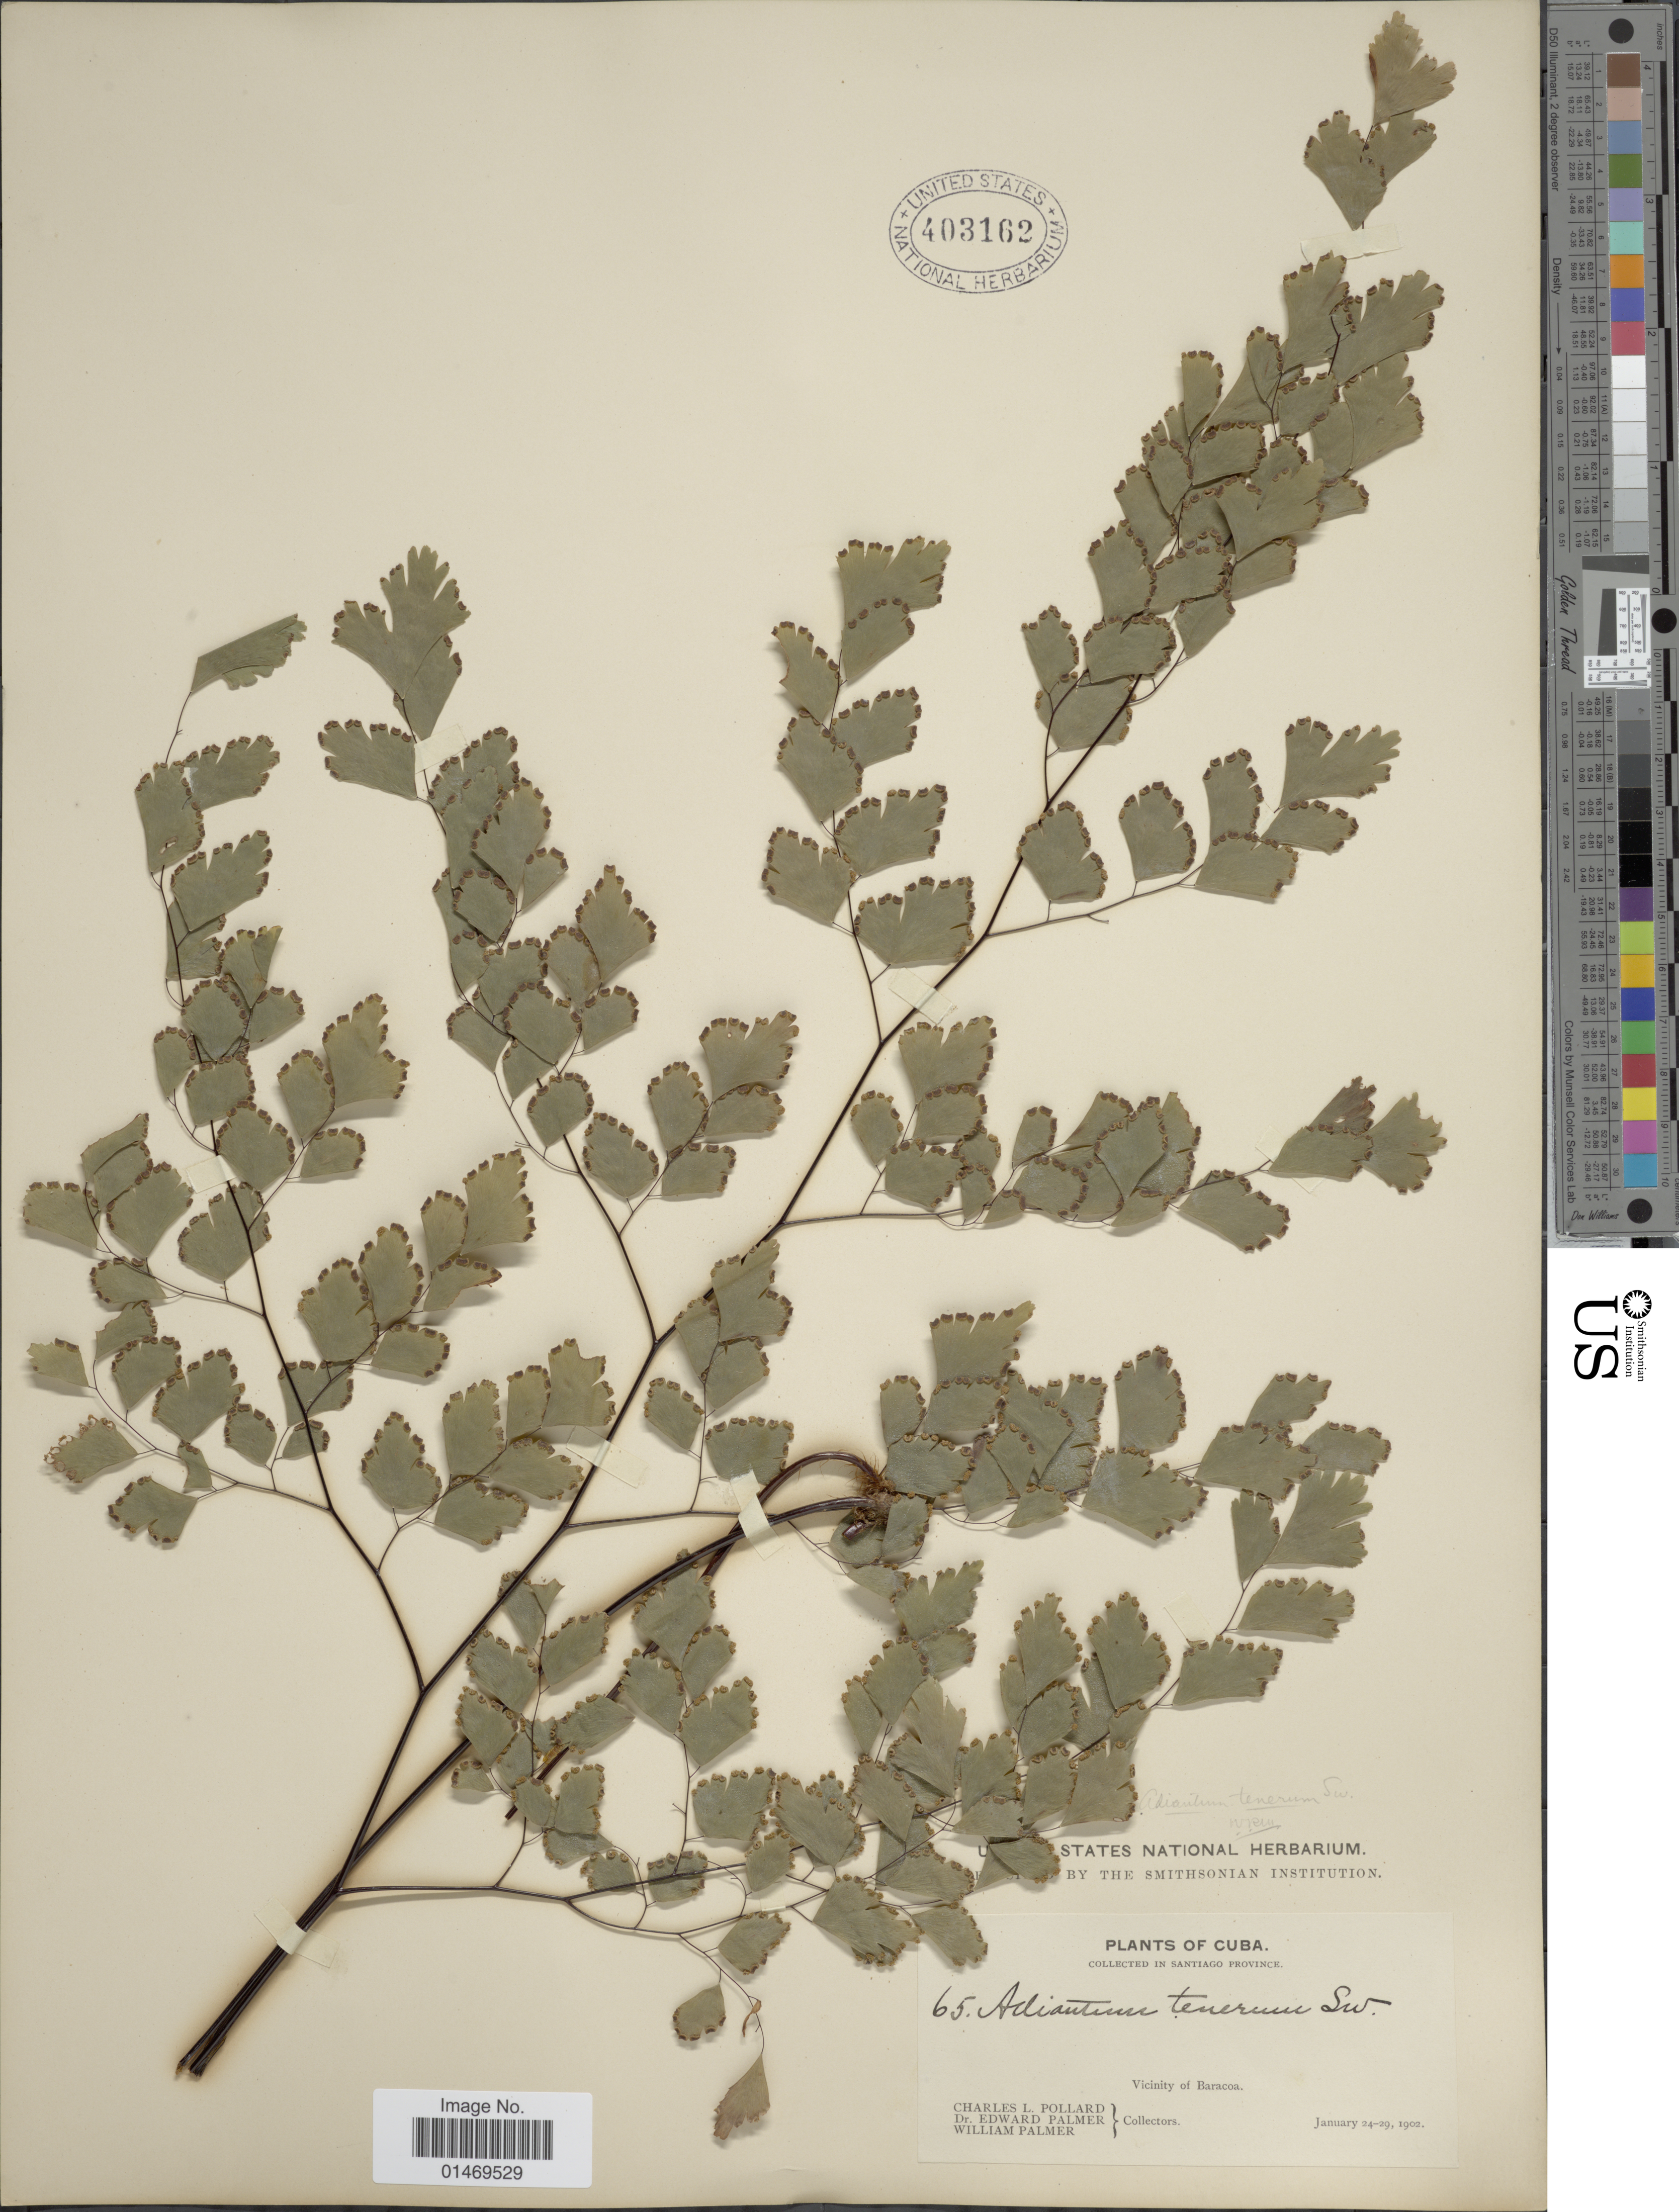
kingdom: Plantae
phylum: Tracheophyta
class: Polypodiopsida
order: Polypodiales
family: Pteridaceae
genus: Adiantum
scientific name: Adiantum tenerum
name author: Sw.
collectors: C. L. Pollard, E. Palmer & W. Palmer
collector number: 65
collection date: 1902-01-24/1902-01-29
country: Cuba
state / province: Santiago de Cuba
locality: Province Santiago, Vicinity of Baracoa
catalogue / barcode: US 403162